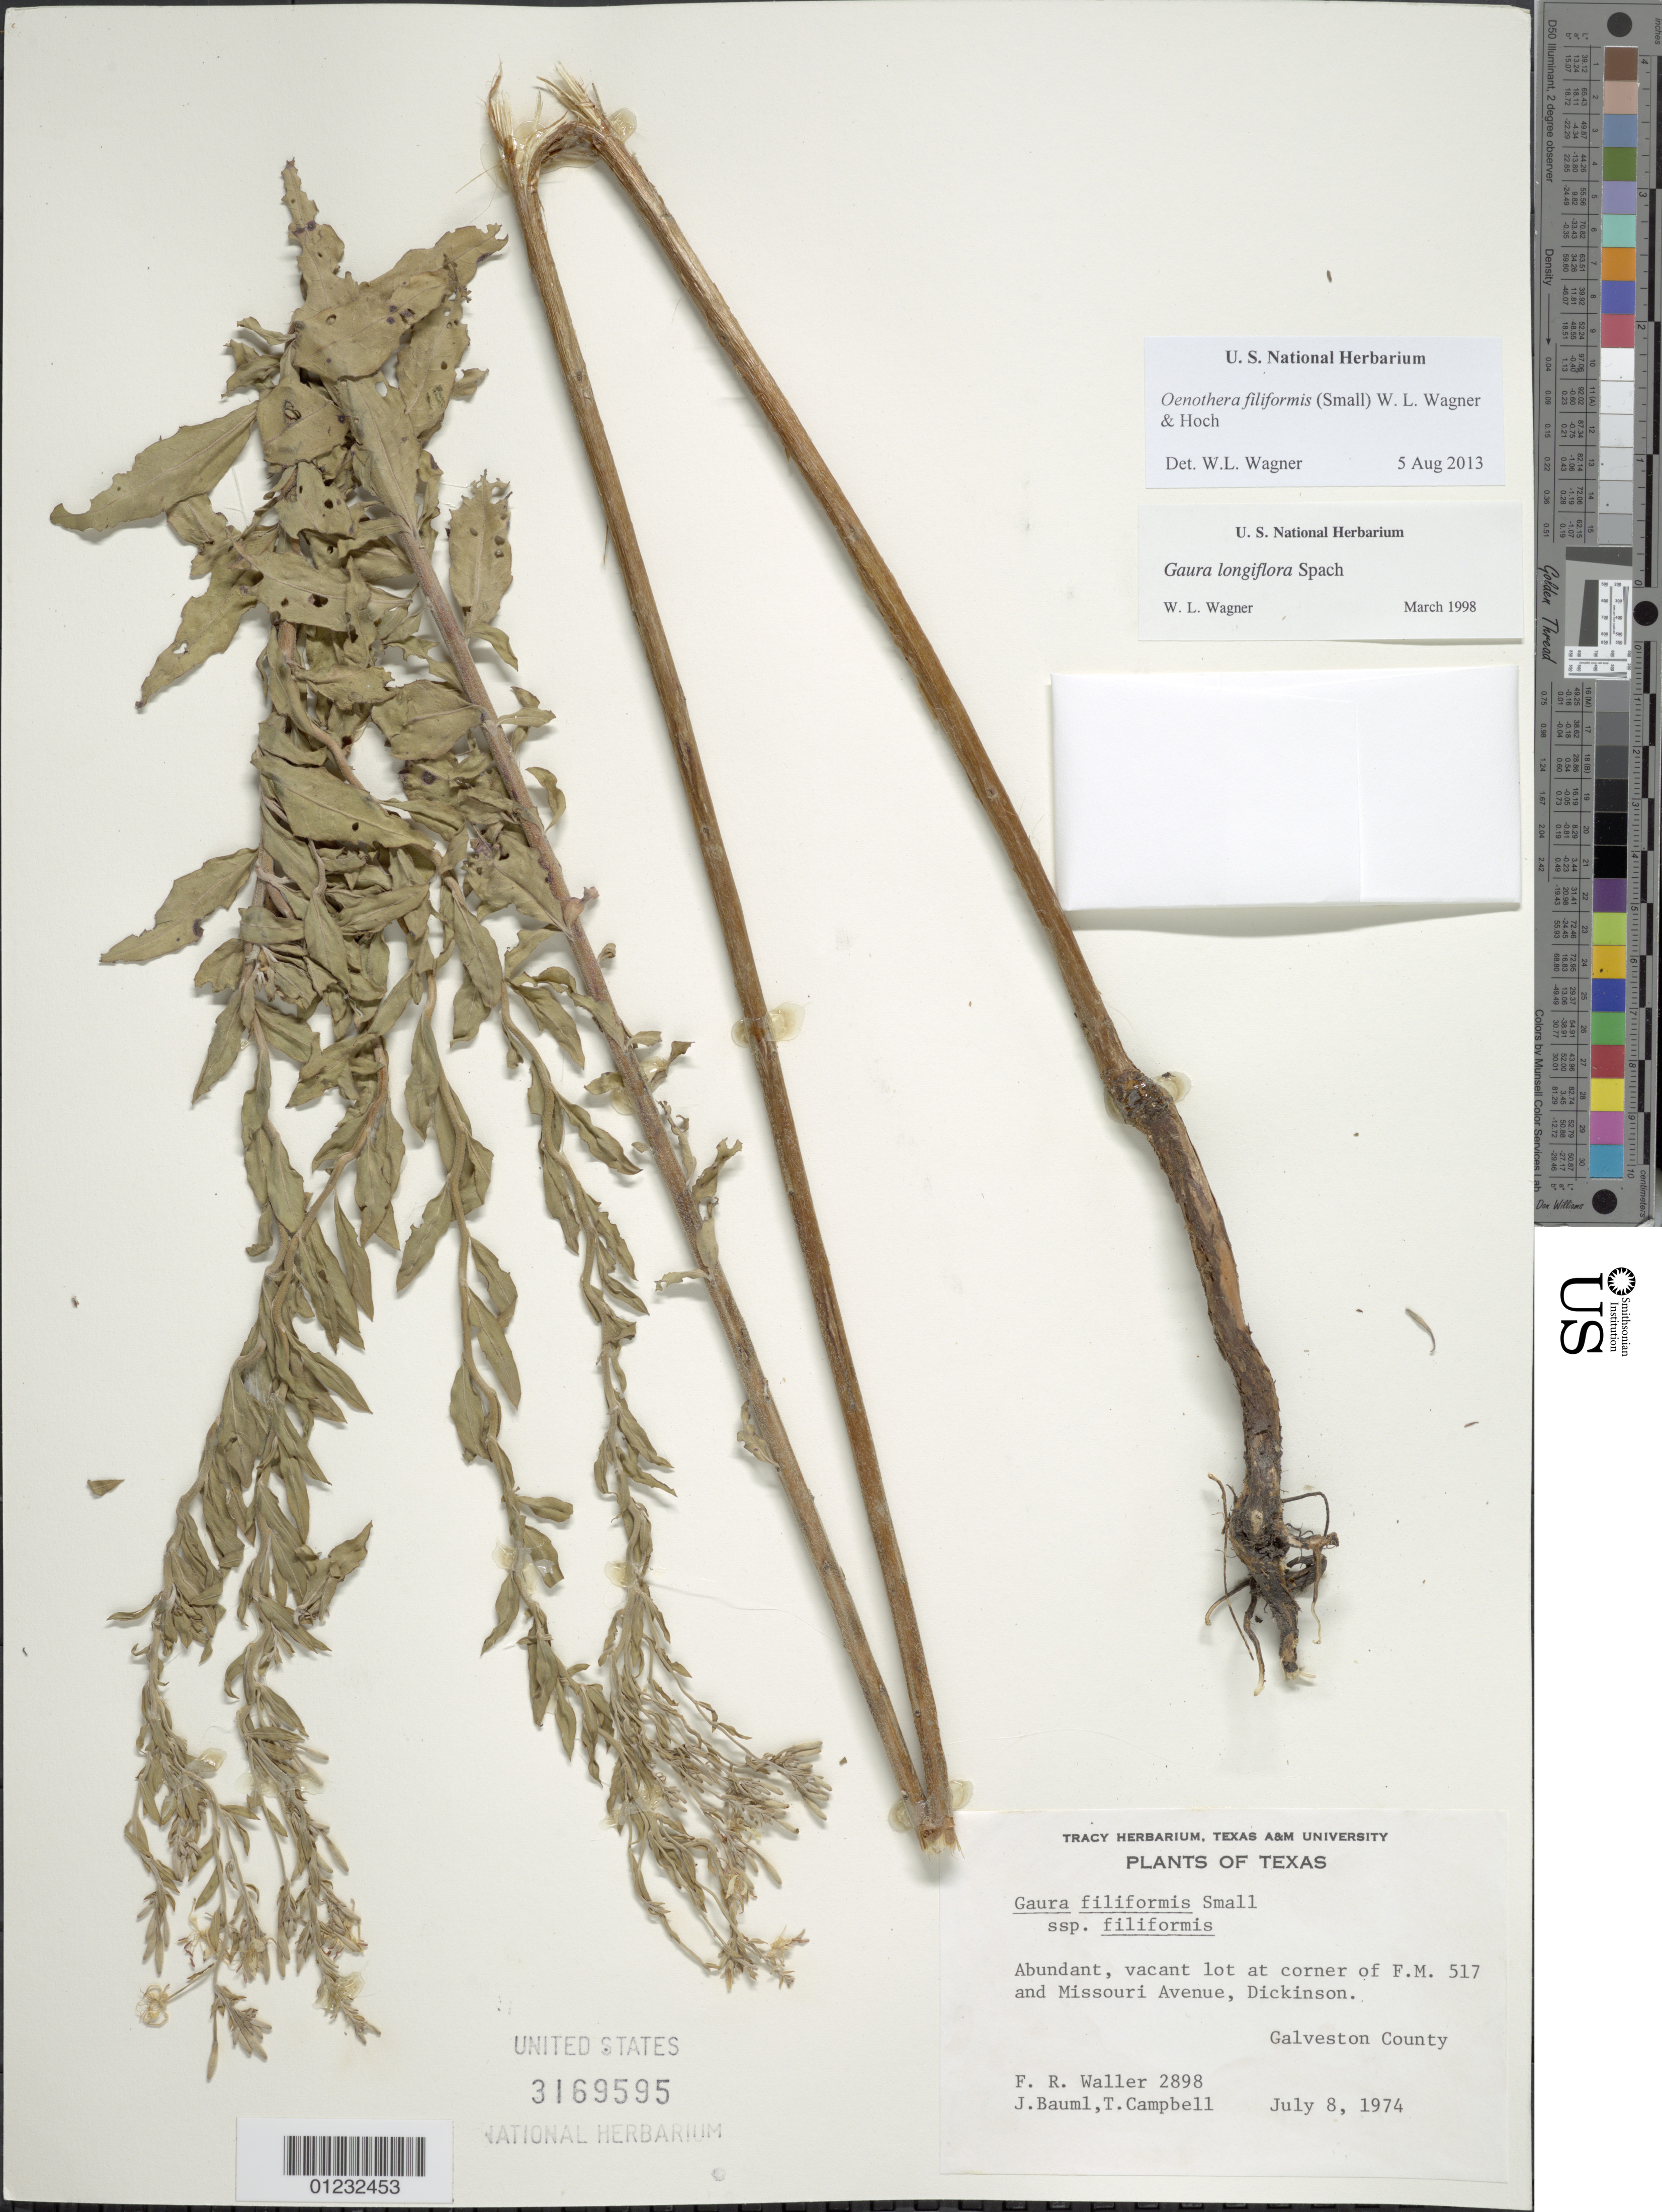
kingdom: Plantae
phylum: Tracheophyta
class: Magnoliopsida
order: Myrtales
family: Onagraceae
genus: Oenothera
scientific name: Oenothera filiformis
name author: (Small) W.L. Wagner & Hoch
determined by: Wagner, W. L., (BOT), Smithsonian Institution - National Museum of Natural History (UNITED STATES)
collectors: F. R. Waller, J. Bauml & T. Campbell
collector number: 2898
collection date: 1974-07-08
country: United States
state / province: Texas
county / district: Galveston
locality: At corner of F.M. 517 and Missouri Avenue, Dickinson.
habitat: Vacant lot.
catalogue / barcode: US 3169595